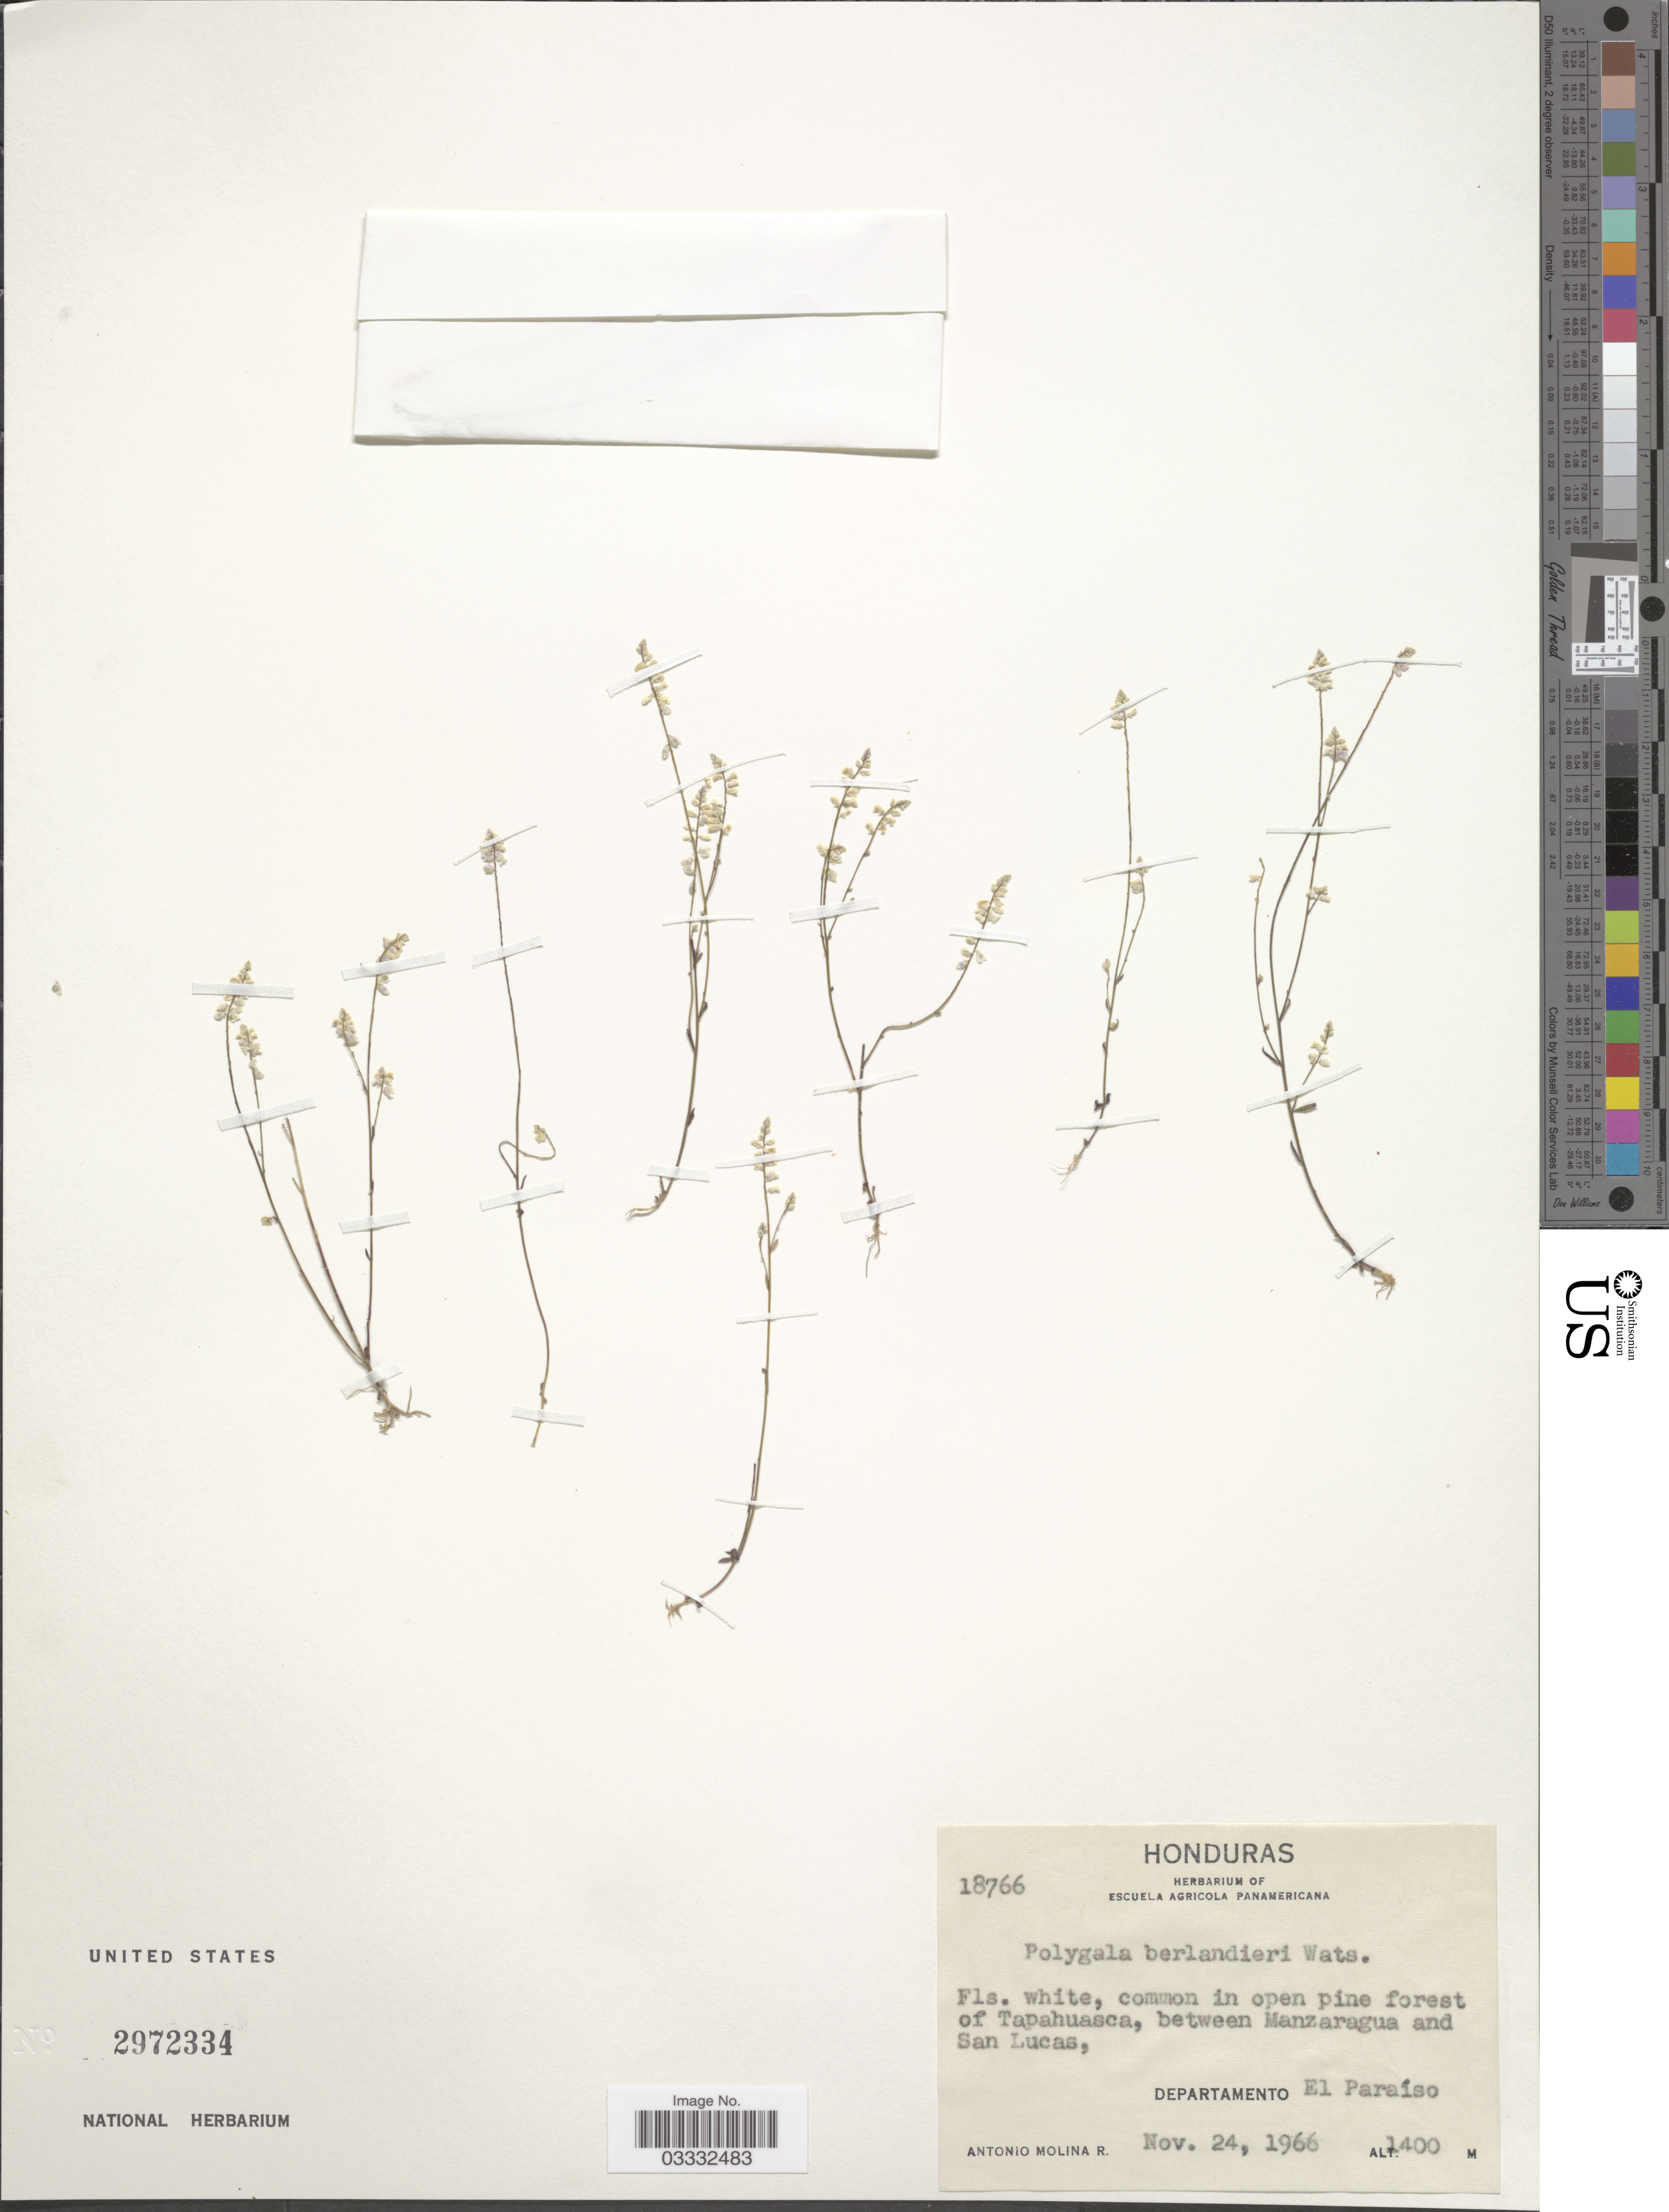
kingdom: Plantae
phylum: Tracheophyta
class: Magnoliopsida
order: Fabales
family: Polygalaceae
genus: Polygala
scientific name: Polygala berlandieri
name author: S. Watson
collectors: A. Molina R.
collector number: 18766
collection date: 1966-11-24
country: Honduras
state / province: El Paraíso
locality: In open forest of Tapahuasca, between Manzaragua and San Lucas, Departamento El Paraíso.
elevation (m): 1400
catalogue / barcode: US 2972334